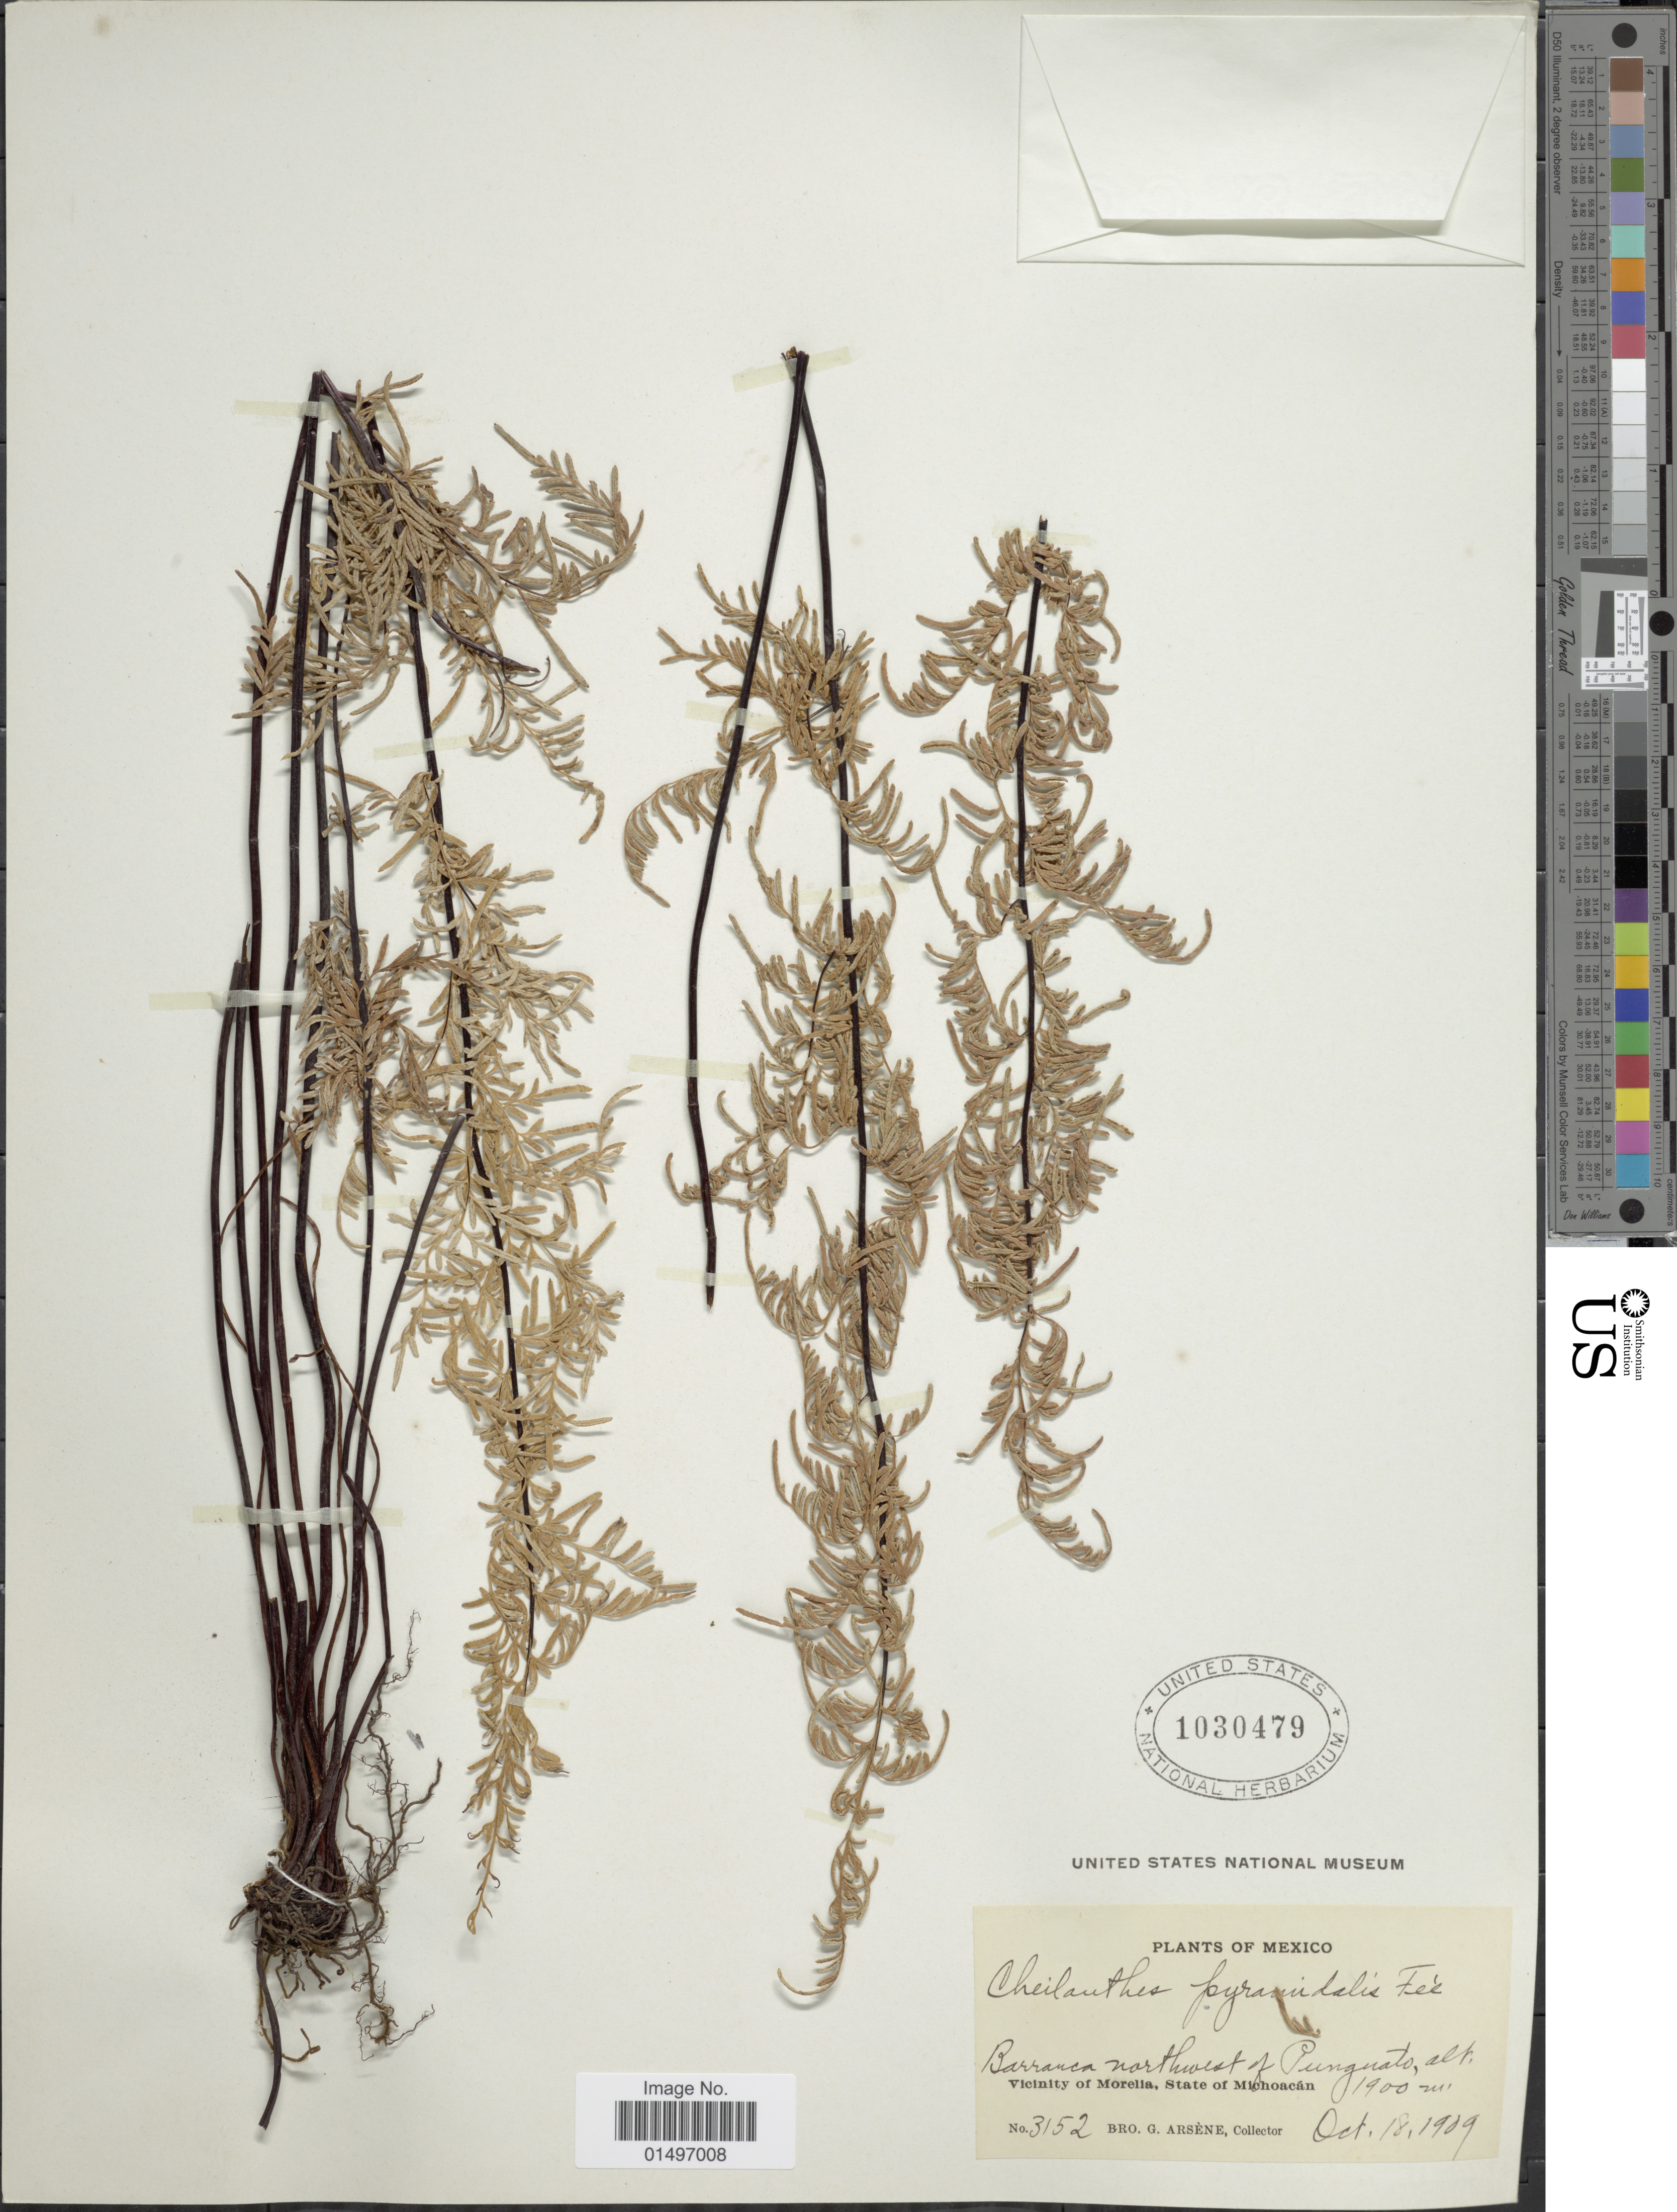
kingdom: Plantae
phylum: Tracheophyta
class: Polypodiopsida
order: Polypodiales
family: Pteridaceae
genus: Gaga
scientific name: Gaga hirsuta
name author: (Link) Fay W. Li & Windham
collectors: Bro. G. Arsène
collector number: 3152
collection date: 1909-10-18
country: Mexico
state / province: Michoacán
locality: Vicinity of Morelia, Barranca northwest of Punguato.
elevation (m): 1900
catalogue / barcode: US 1030479